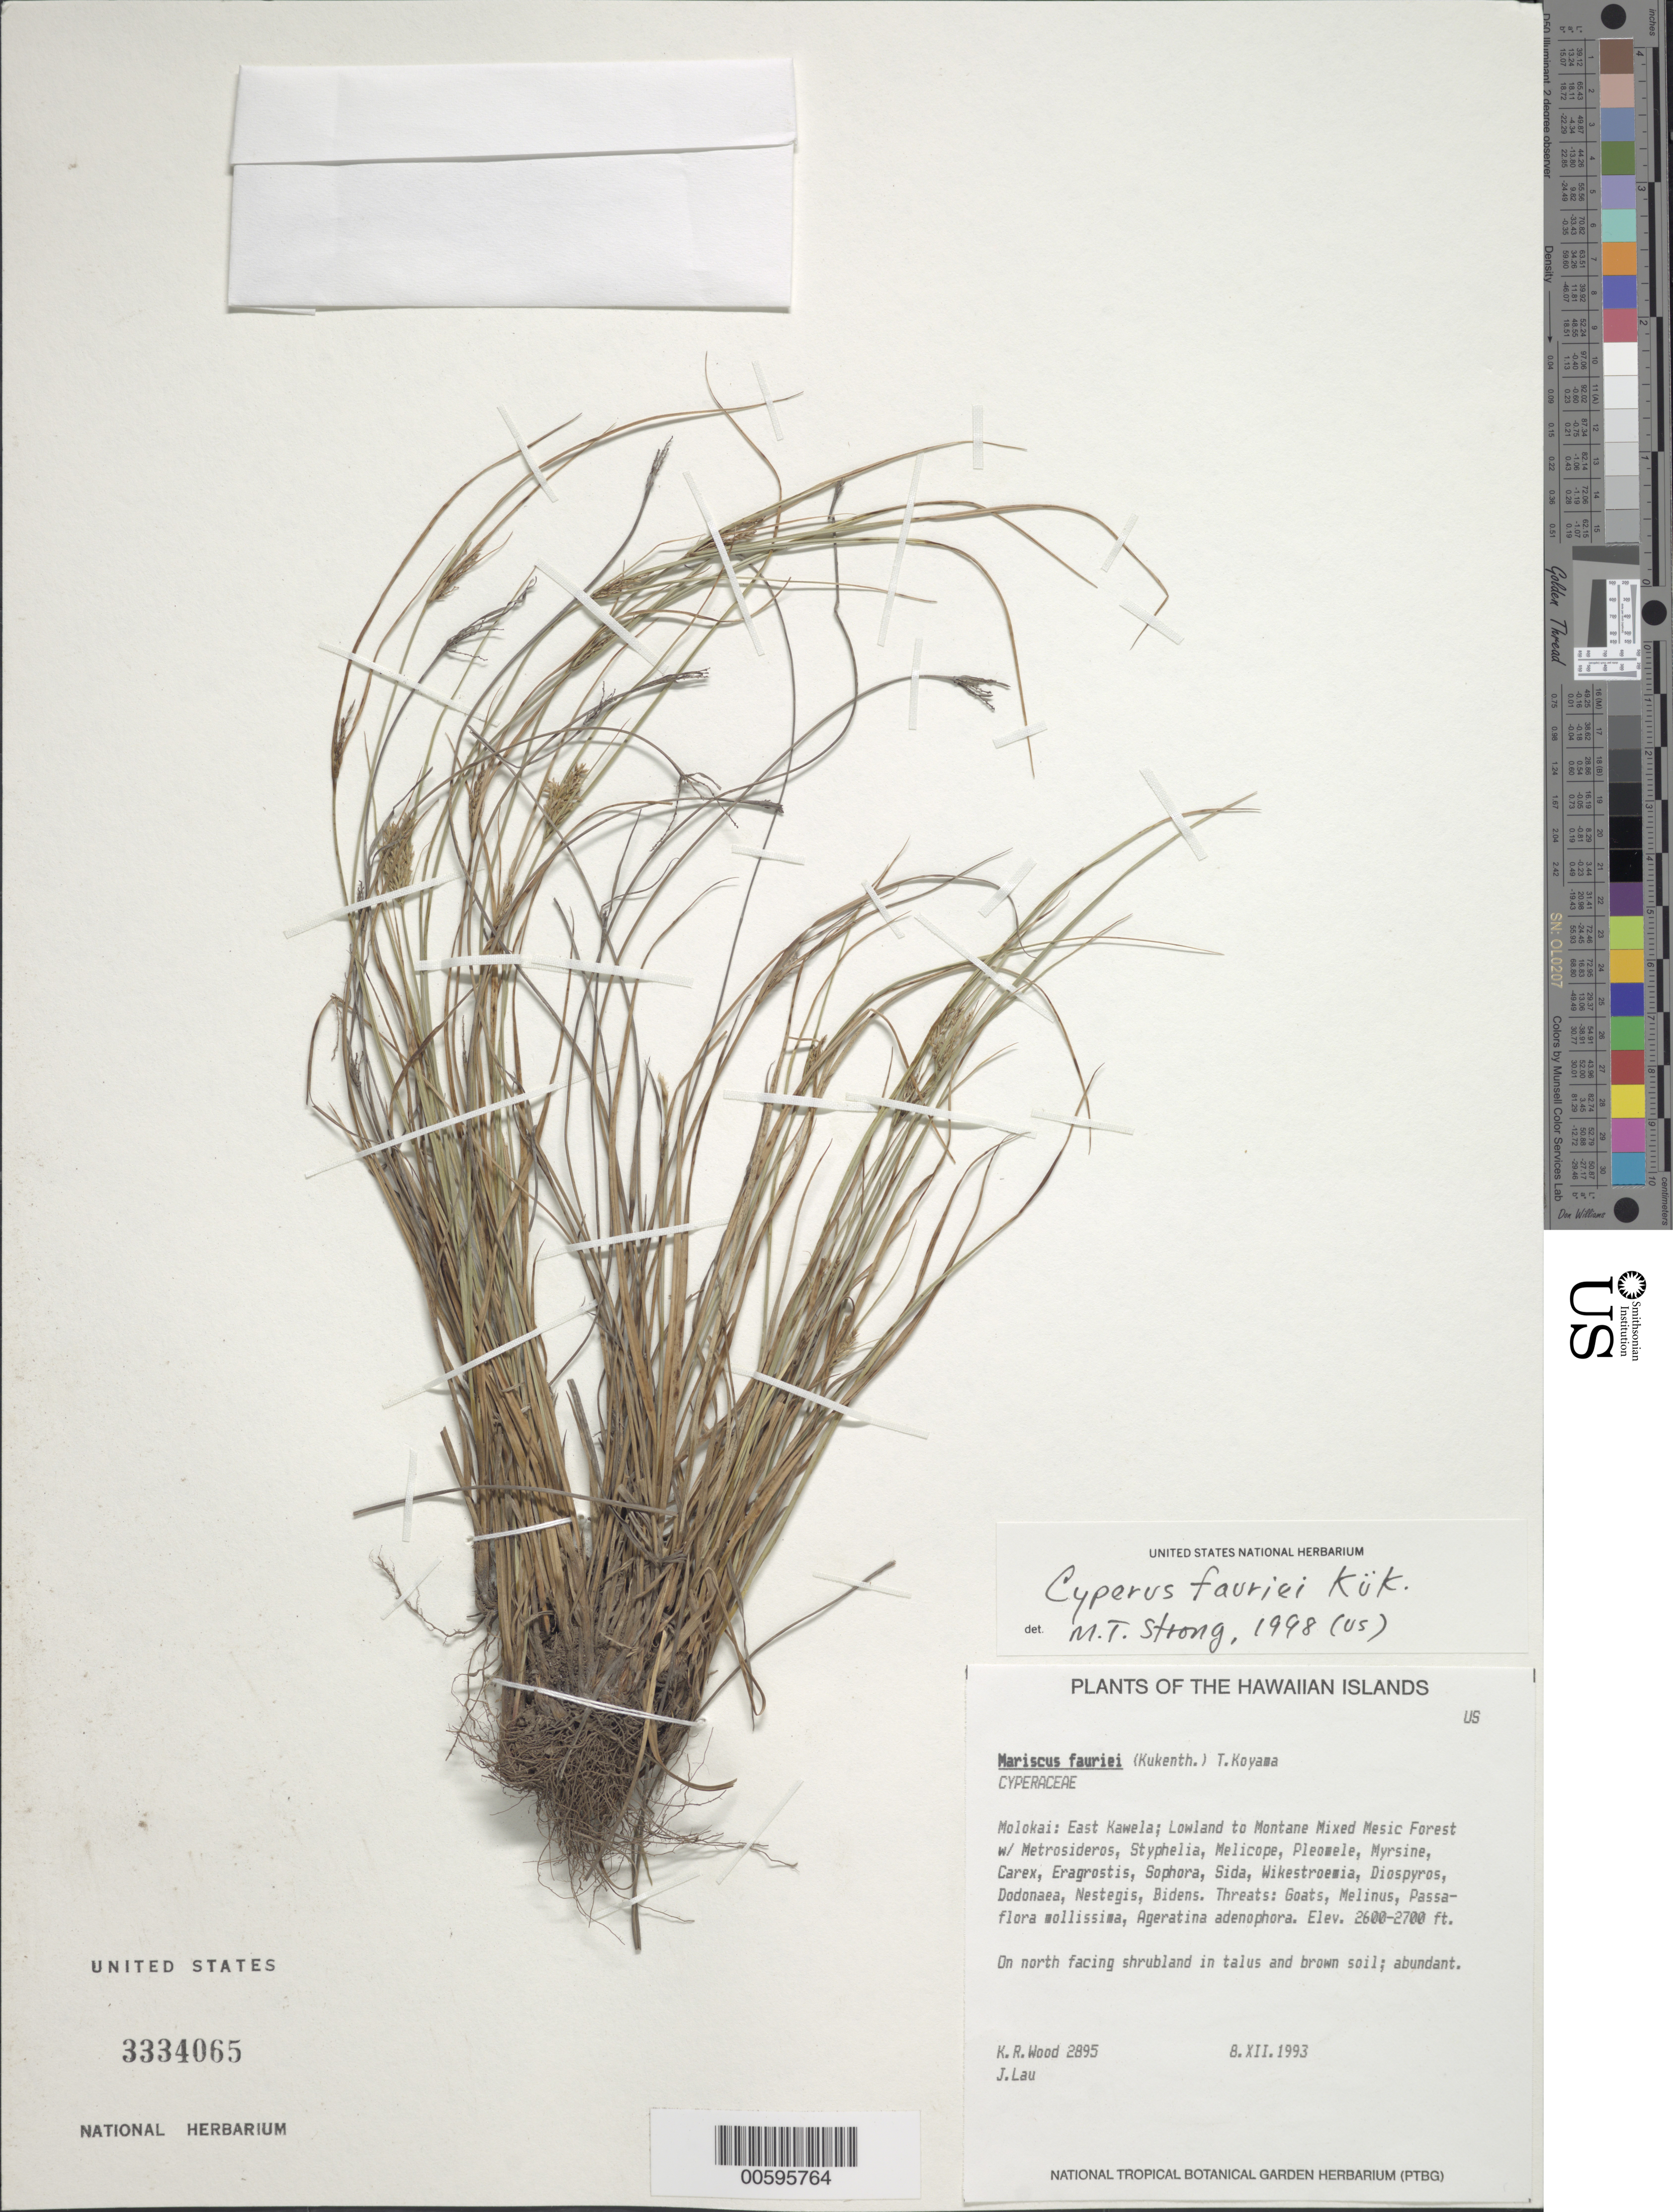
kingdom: Plantae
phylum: Tracheophyta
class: Liliopsida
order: Poales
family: Cyperaceae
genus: Cyperus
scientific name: Cyperus fauriei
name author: Kük.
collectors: K. R. Wood & J. Lau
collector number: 2895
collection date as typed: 8 Dec 1993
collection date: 1993-12-08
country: United States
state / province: Hawaii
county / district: Maui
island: Moloka'i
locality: E Kawela.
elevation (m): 792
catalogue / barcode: US 3334065